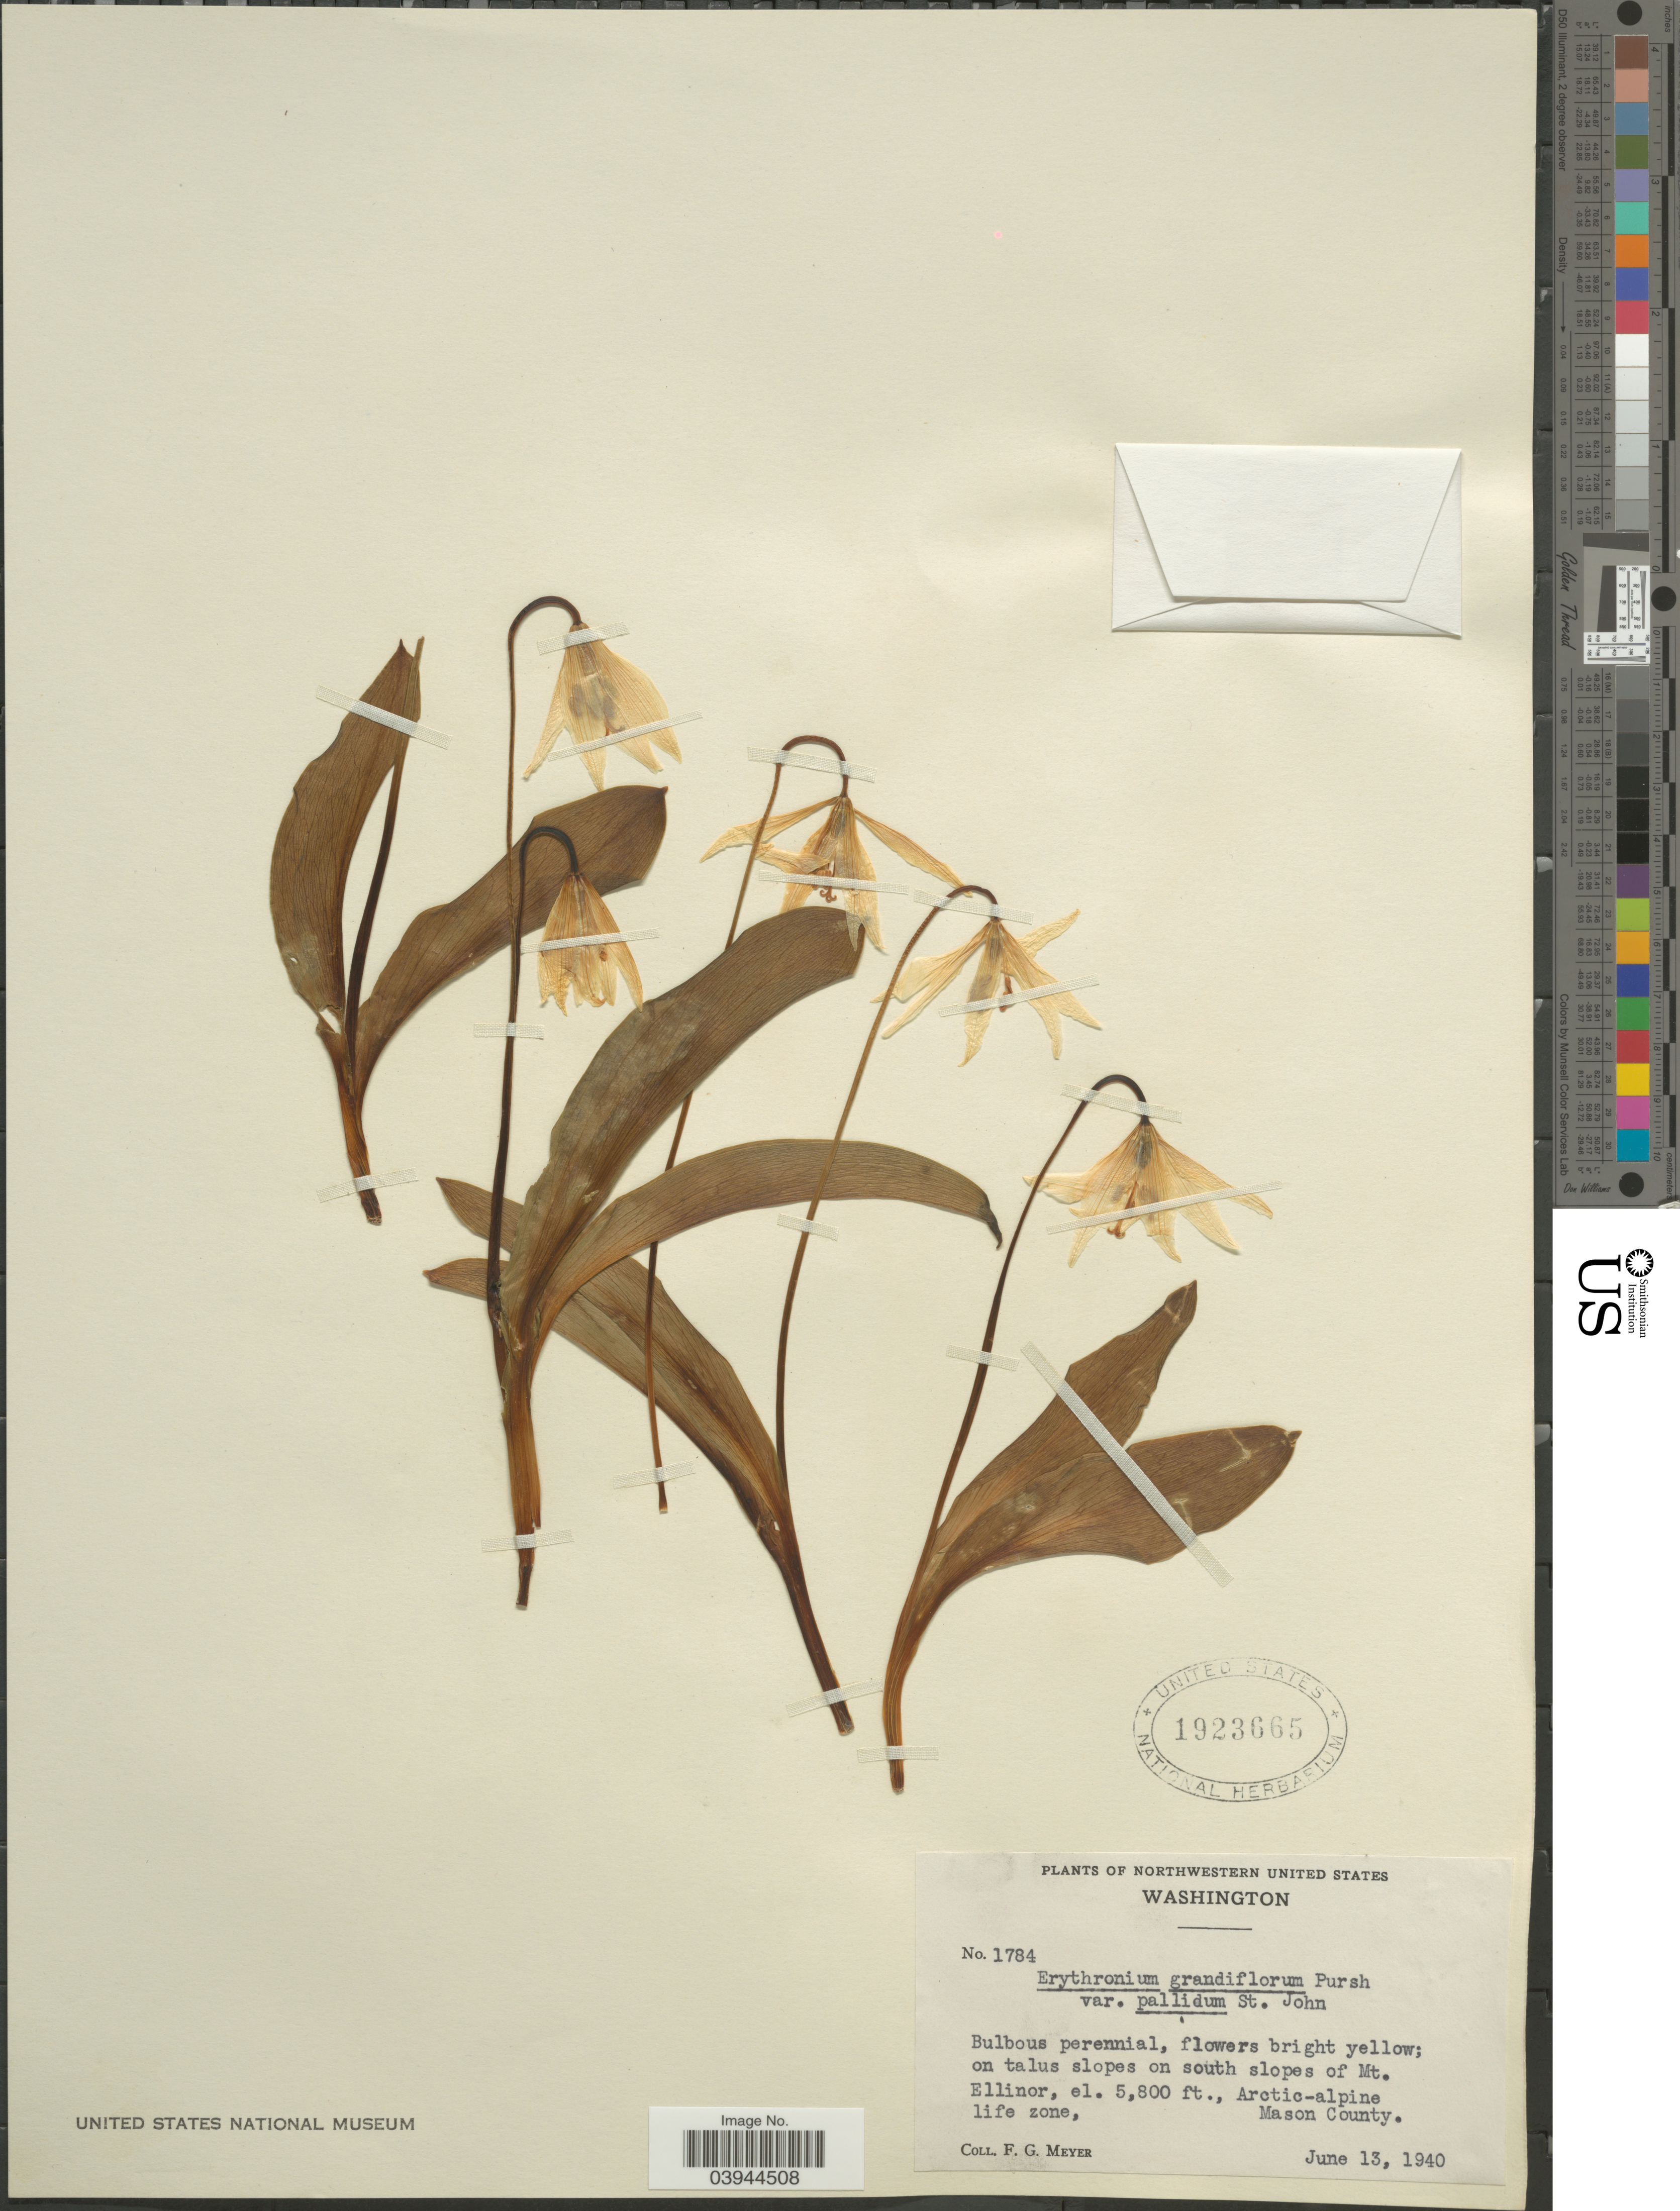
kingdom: Plantae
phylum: Tracheophyta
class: Liliopsida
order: Liliales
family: Liliaceae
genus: Erythronium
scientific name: Erythronium grandiflorum var. pallidum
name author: H. St. John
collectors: F. G. Meyer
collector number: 1784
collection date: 1940-06-13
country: United States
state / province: Washington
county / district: Mason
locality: Northwestern United States. On talus slopes on south slopes of Mt. Ellinor, Arctic-alpine life zone, Mason County.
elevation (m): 1768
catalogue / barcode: US 1923665